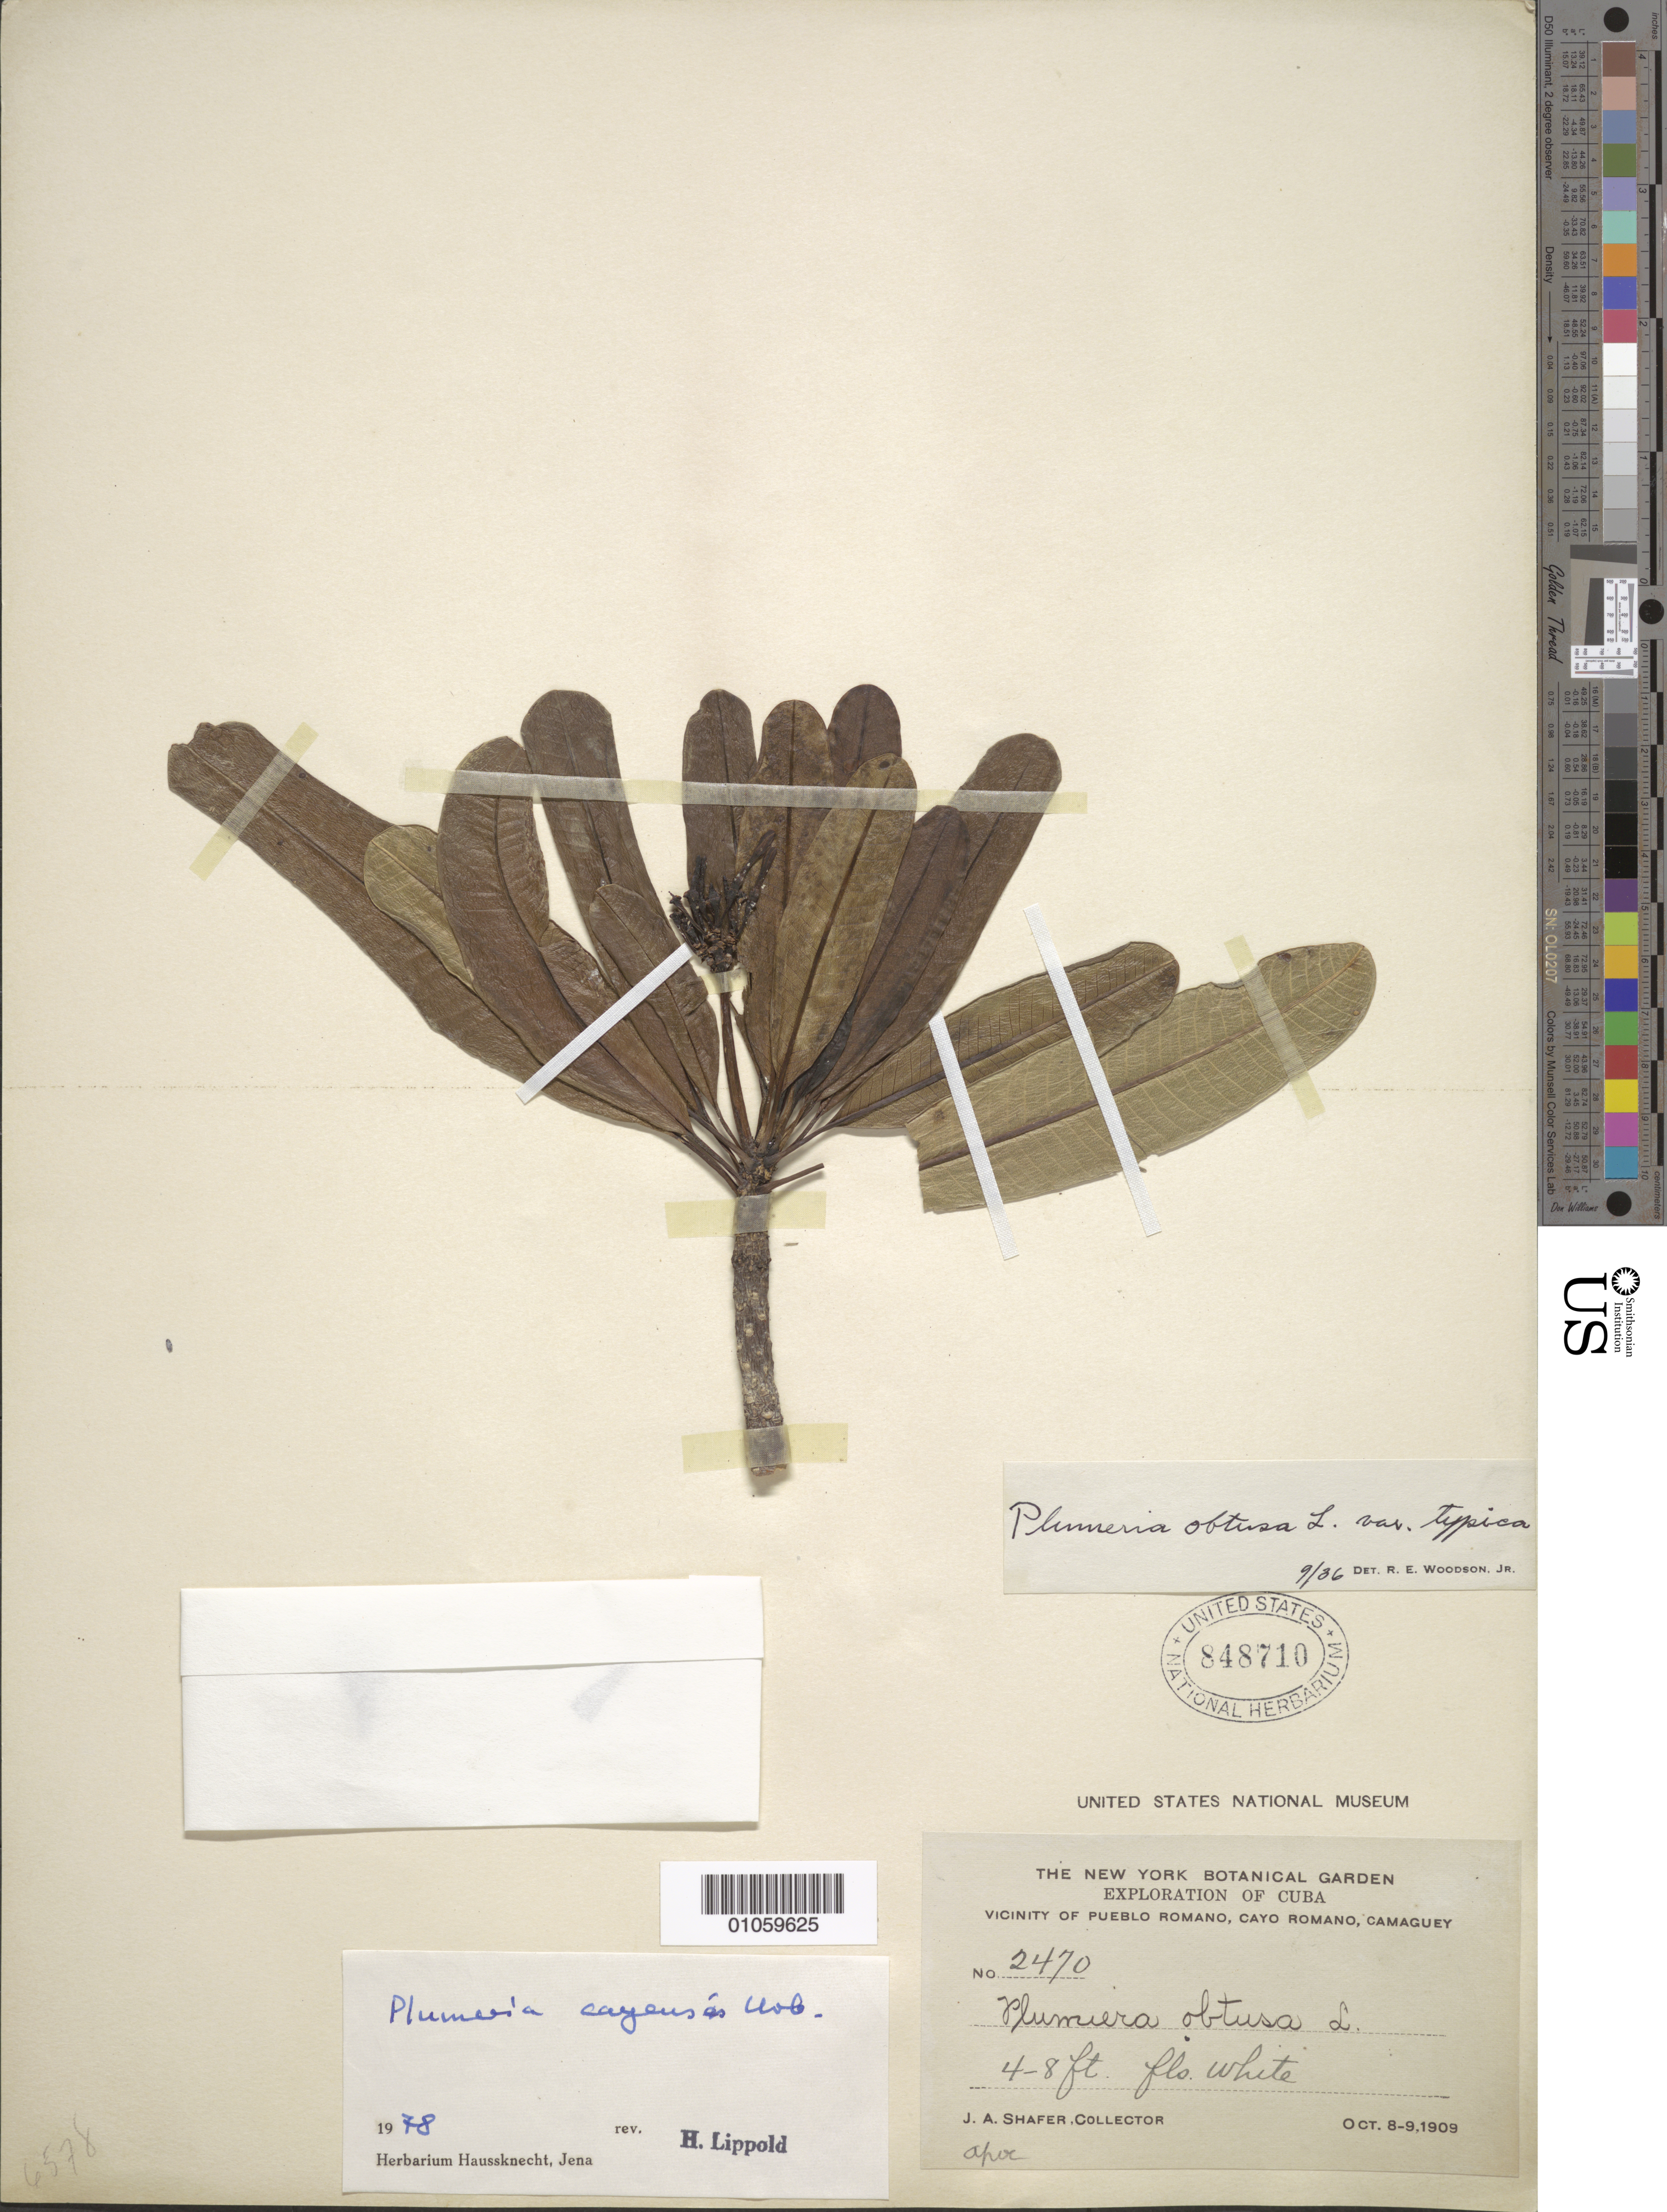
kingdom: Plantae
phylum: Tracheophyta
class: Magnoliopsida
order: Gentianales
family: Apocynaceae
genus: Plumeria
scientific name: Plumeria cayensis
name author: Urb.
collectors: J. A. Shafer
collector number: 2470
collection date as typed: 08 Oct 1909 to 09 Oct 1909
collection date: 1909-10-08/1909-10-09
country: Cuba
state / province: Camagüey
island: Cuba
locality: Vicinity of Pueblo Romano, Cayo Romano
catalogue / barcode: US 848710